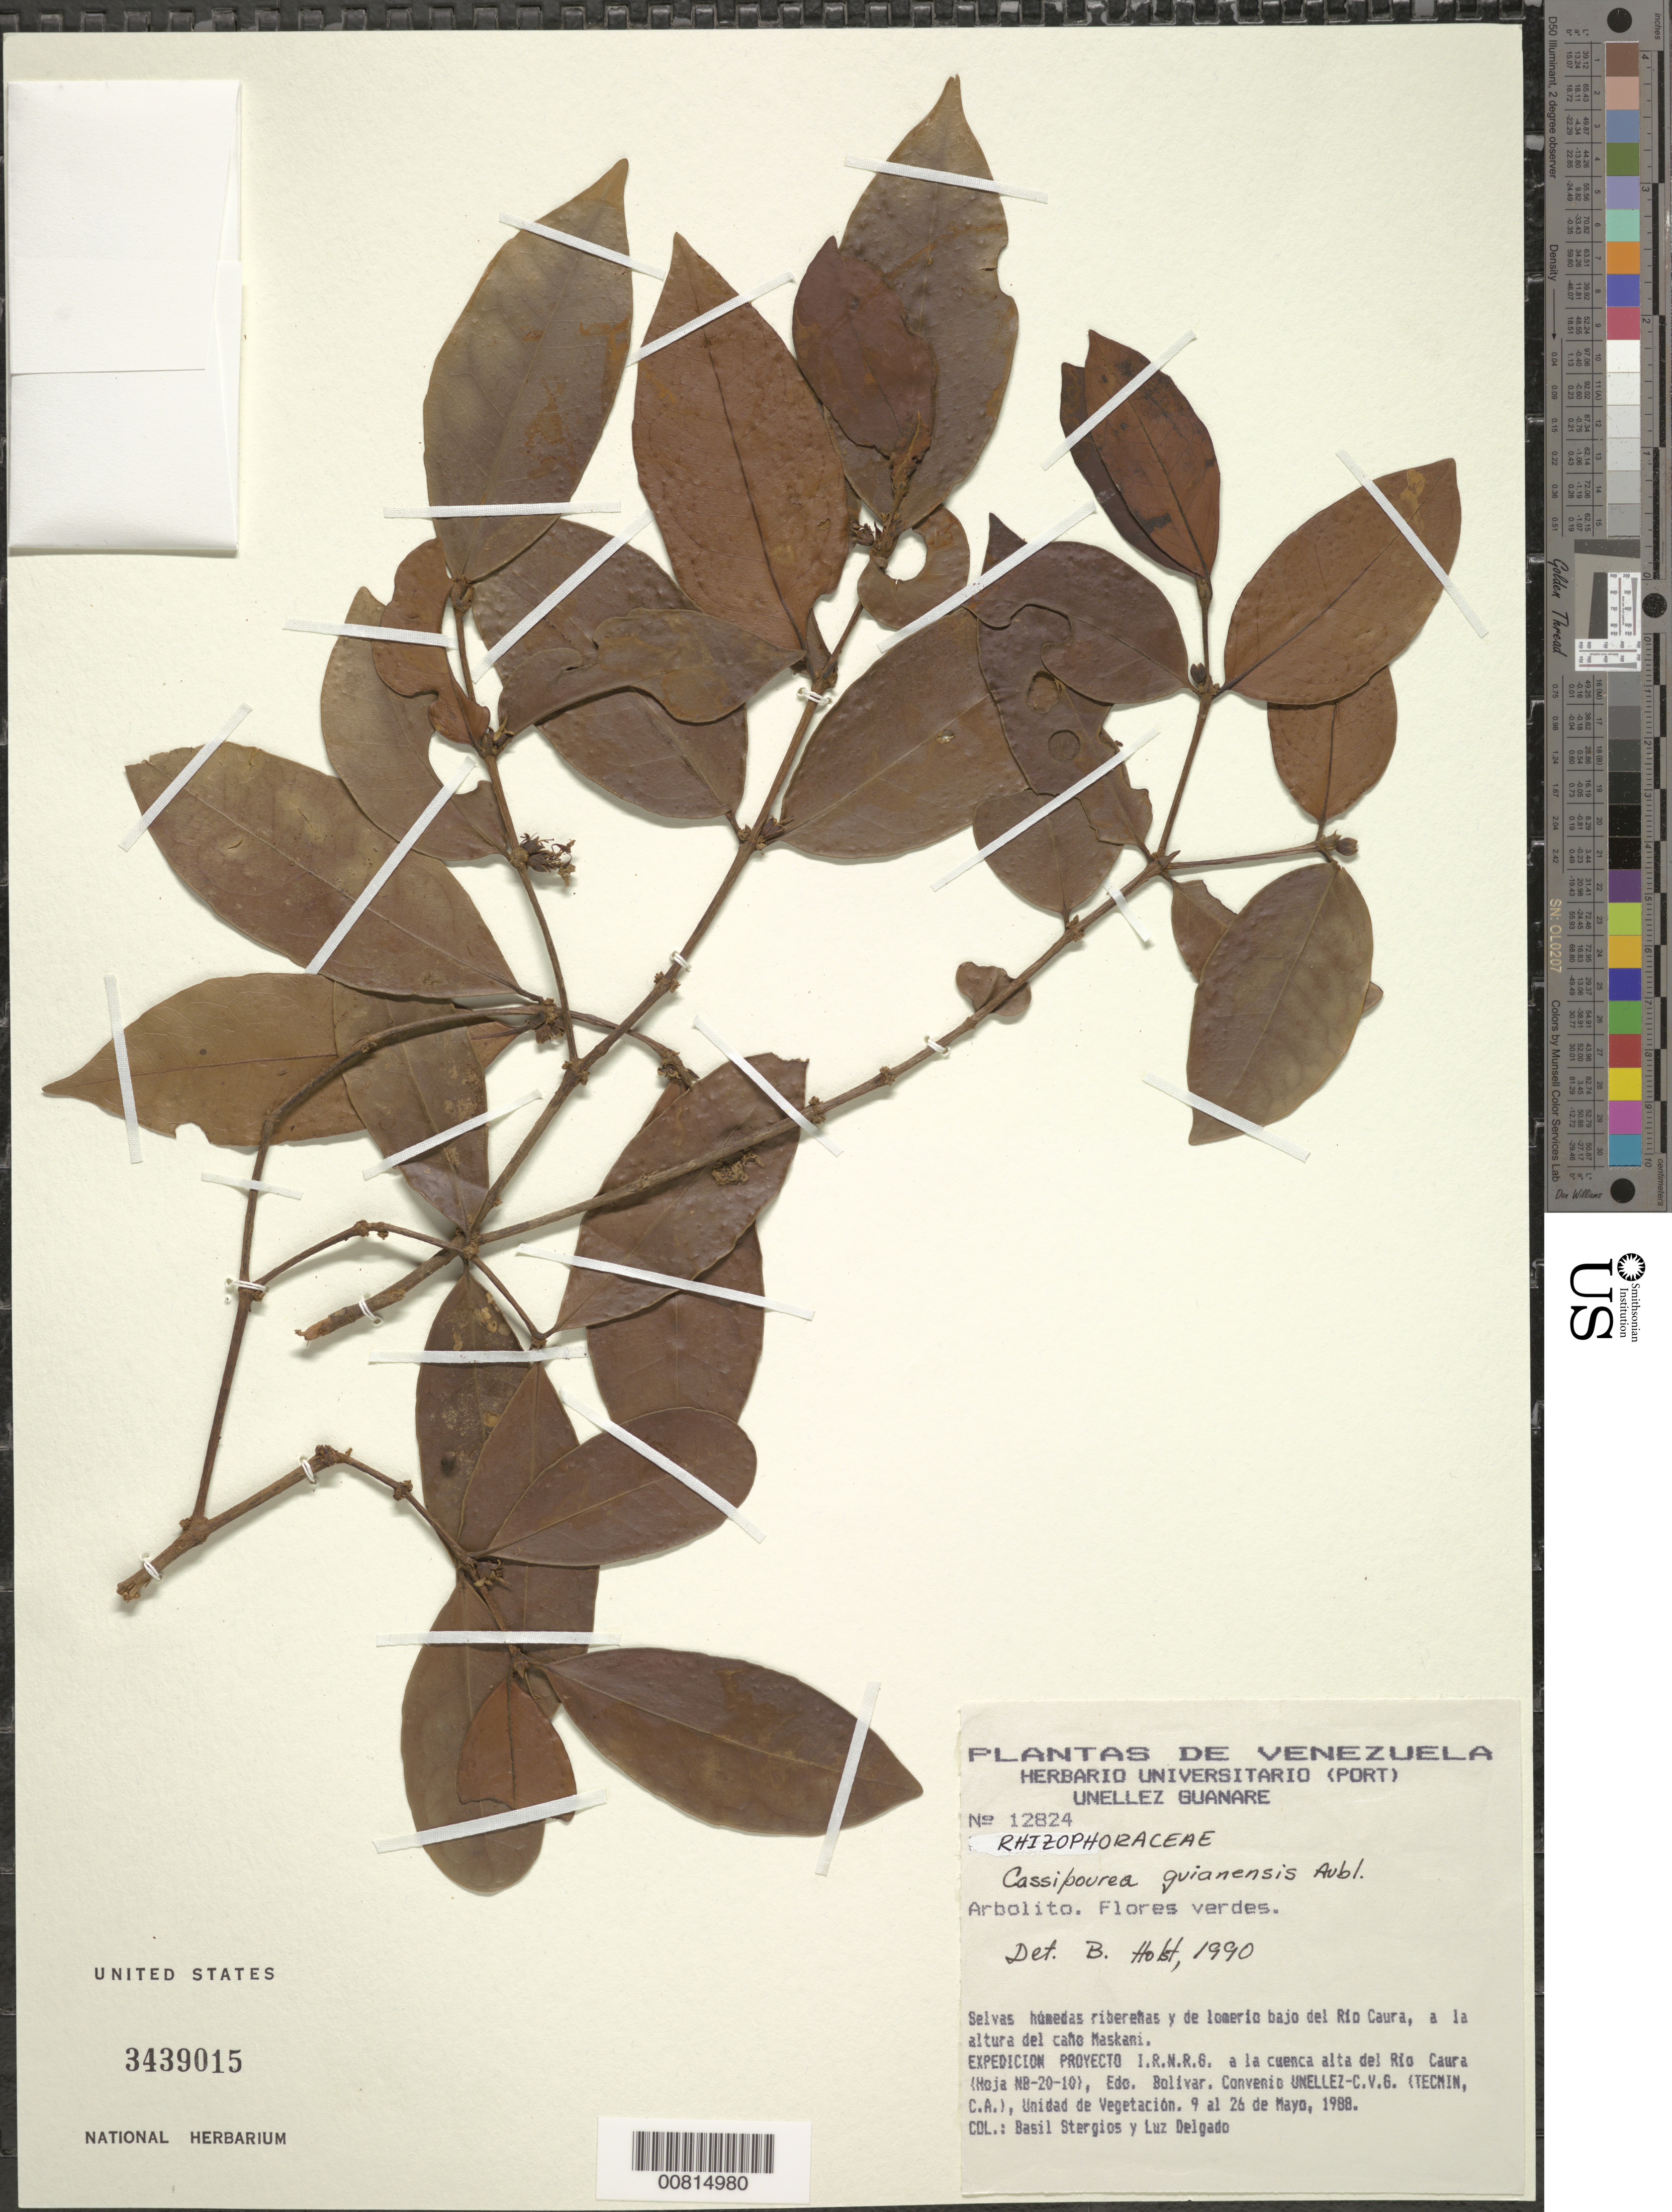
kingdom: Plantae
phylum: Tracheophyta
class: Magnoliopsida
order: Malpighiales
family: Rhizophoraceae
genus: Cassipourea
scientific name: Cassipourea guianensis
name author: Aubl.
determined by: Holst, Bruce K.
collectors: B. G. Stergios & L. Delgado V.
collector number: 12824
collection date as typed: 9-May-88 to 26-May-88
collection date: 1988-05-09/1988-05-26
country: Venezuela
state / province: Bolívar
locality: Río Caura, Caño Maskani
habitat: Selvas húmedas riberenas y de lomerio bajo del río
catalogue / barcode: US 3439015